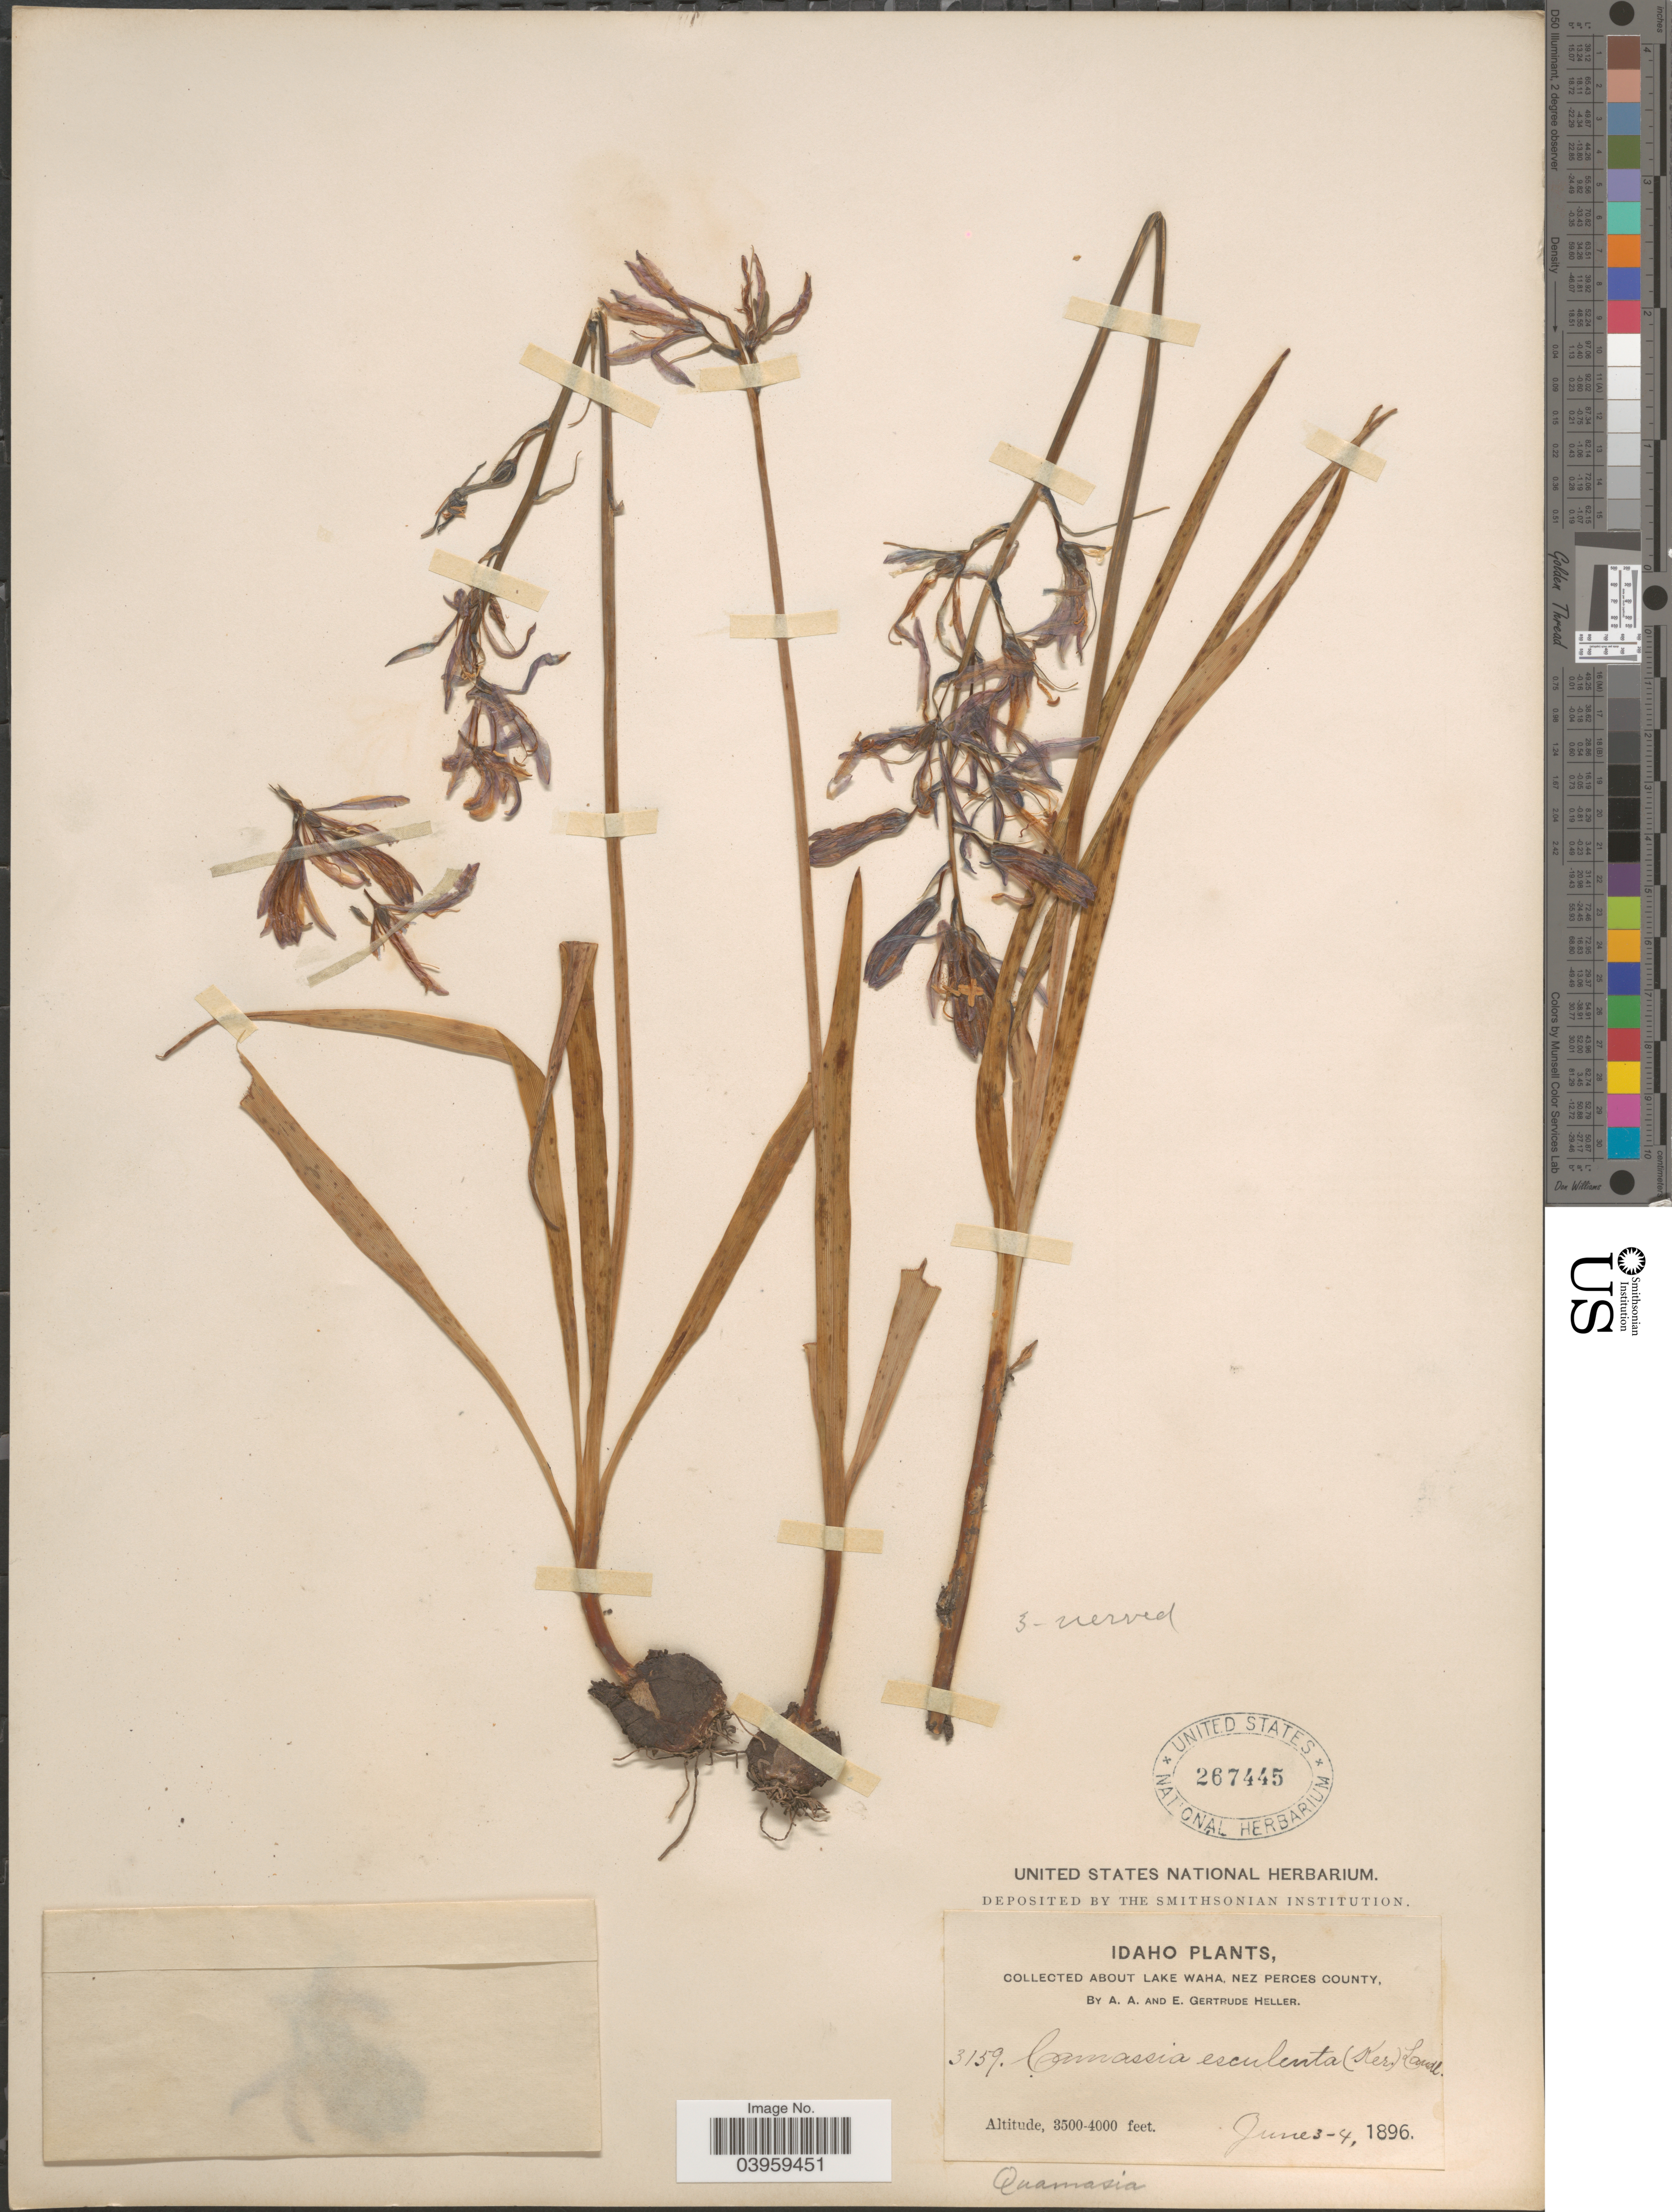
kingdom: Plantae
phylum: Tracheophyta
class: Liliopsida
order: Asparagales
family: Asparagaceae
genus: Camassia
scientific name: Camassia quamash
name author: (Pursh) Greene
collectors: A. A. Heller & E. G. Heller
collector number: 3159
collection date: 1896-06-03/1896-06-04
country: United States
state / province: Idaho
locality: About Lake Waha, Nez Perces County. Quamasia.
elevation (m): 1067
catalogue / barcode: US 267445